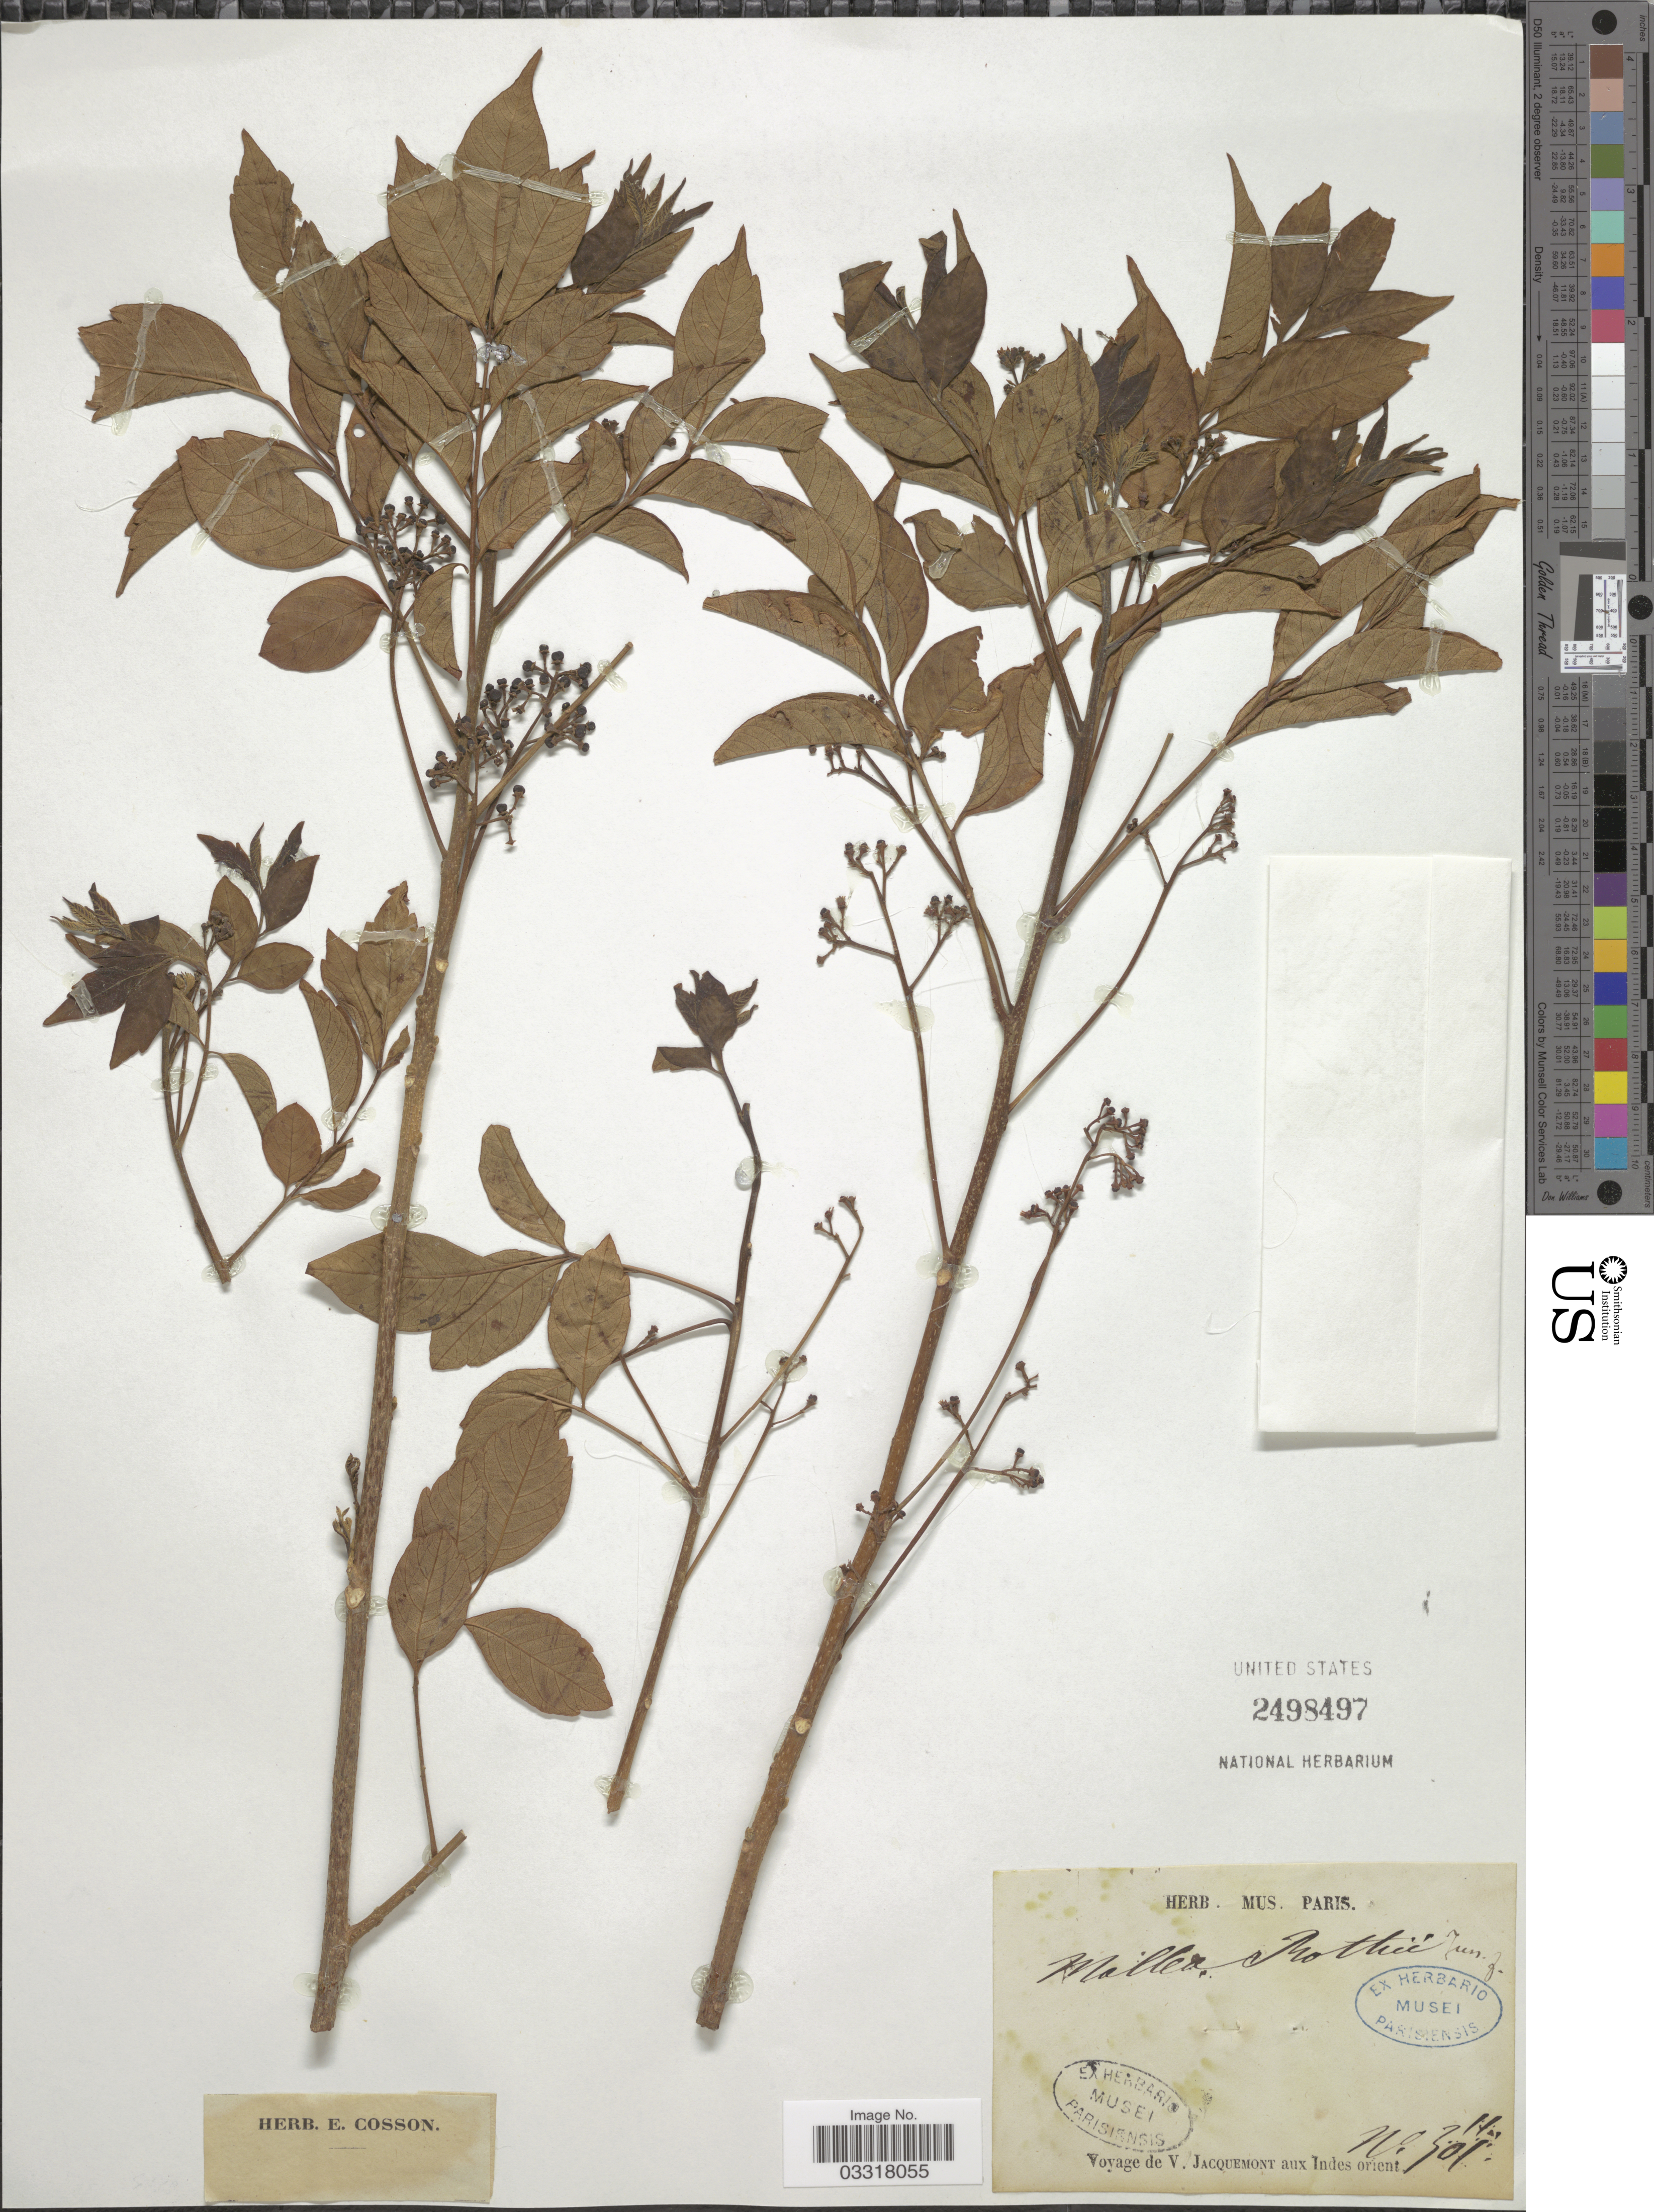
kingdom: Plantae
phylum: Tracheophyta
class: Magnoliopsida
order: Sapindales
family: Meliaceae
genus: Cipadessa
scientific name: Cipadessa baccifera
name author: Miq.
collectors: V. Jacquemont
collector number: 301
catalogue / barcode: US 2498497